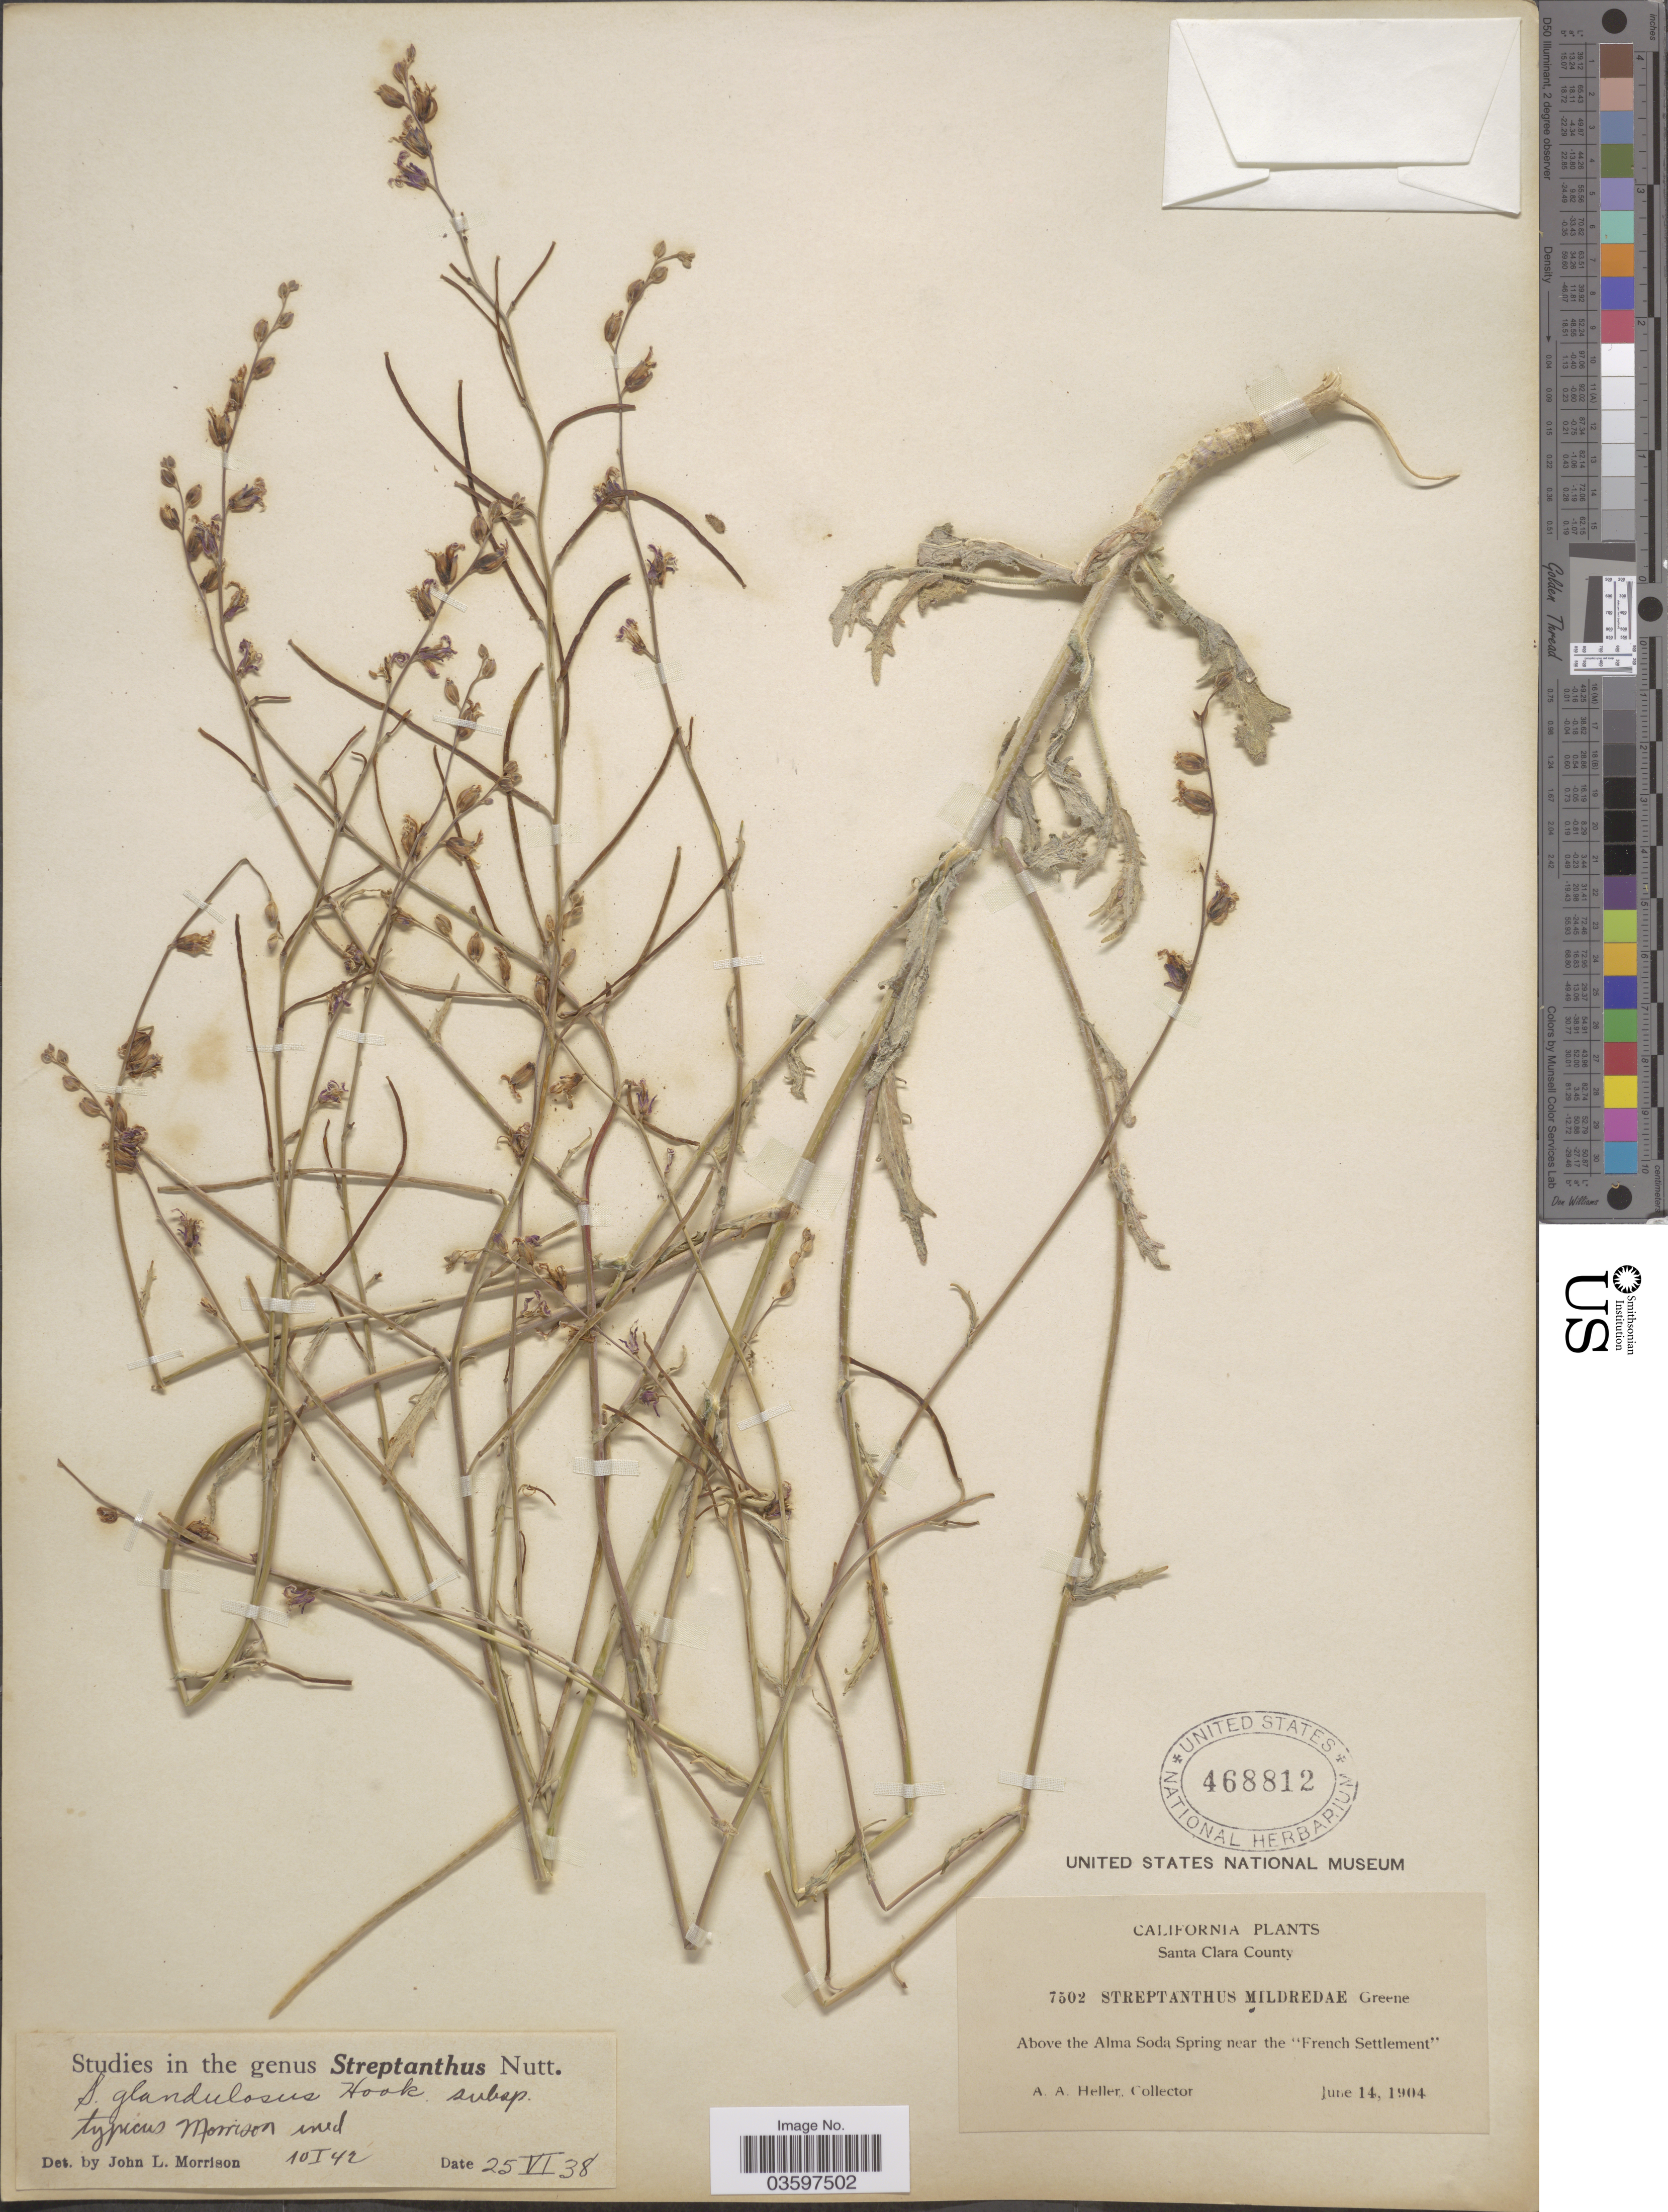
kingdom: Plantae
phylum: Tracheophyta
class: Magnoliopsida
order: Brassicales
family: Brassicaceae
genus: Streptanthus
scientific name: Streptanthus glandulosus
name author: Hook.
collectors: A. A. Heller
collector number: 7502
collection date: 1904-06-14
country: United States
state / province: California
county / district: Santa Clara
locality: Santa Clara County. Above the Alma Soda Spring near the "French Settlement".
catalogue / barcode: US 468812